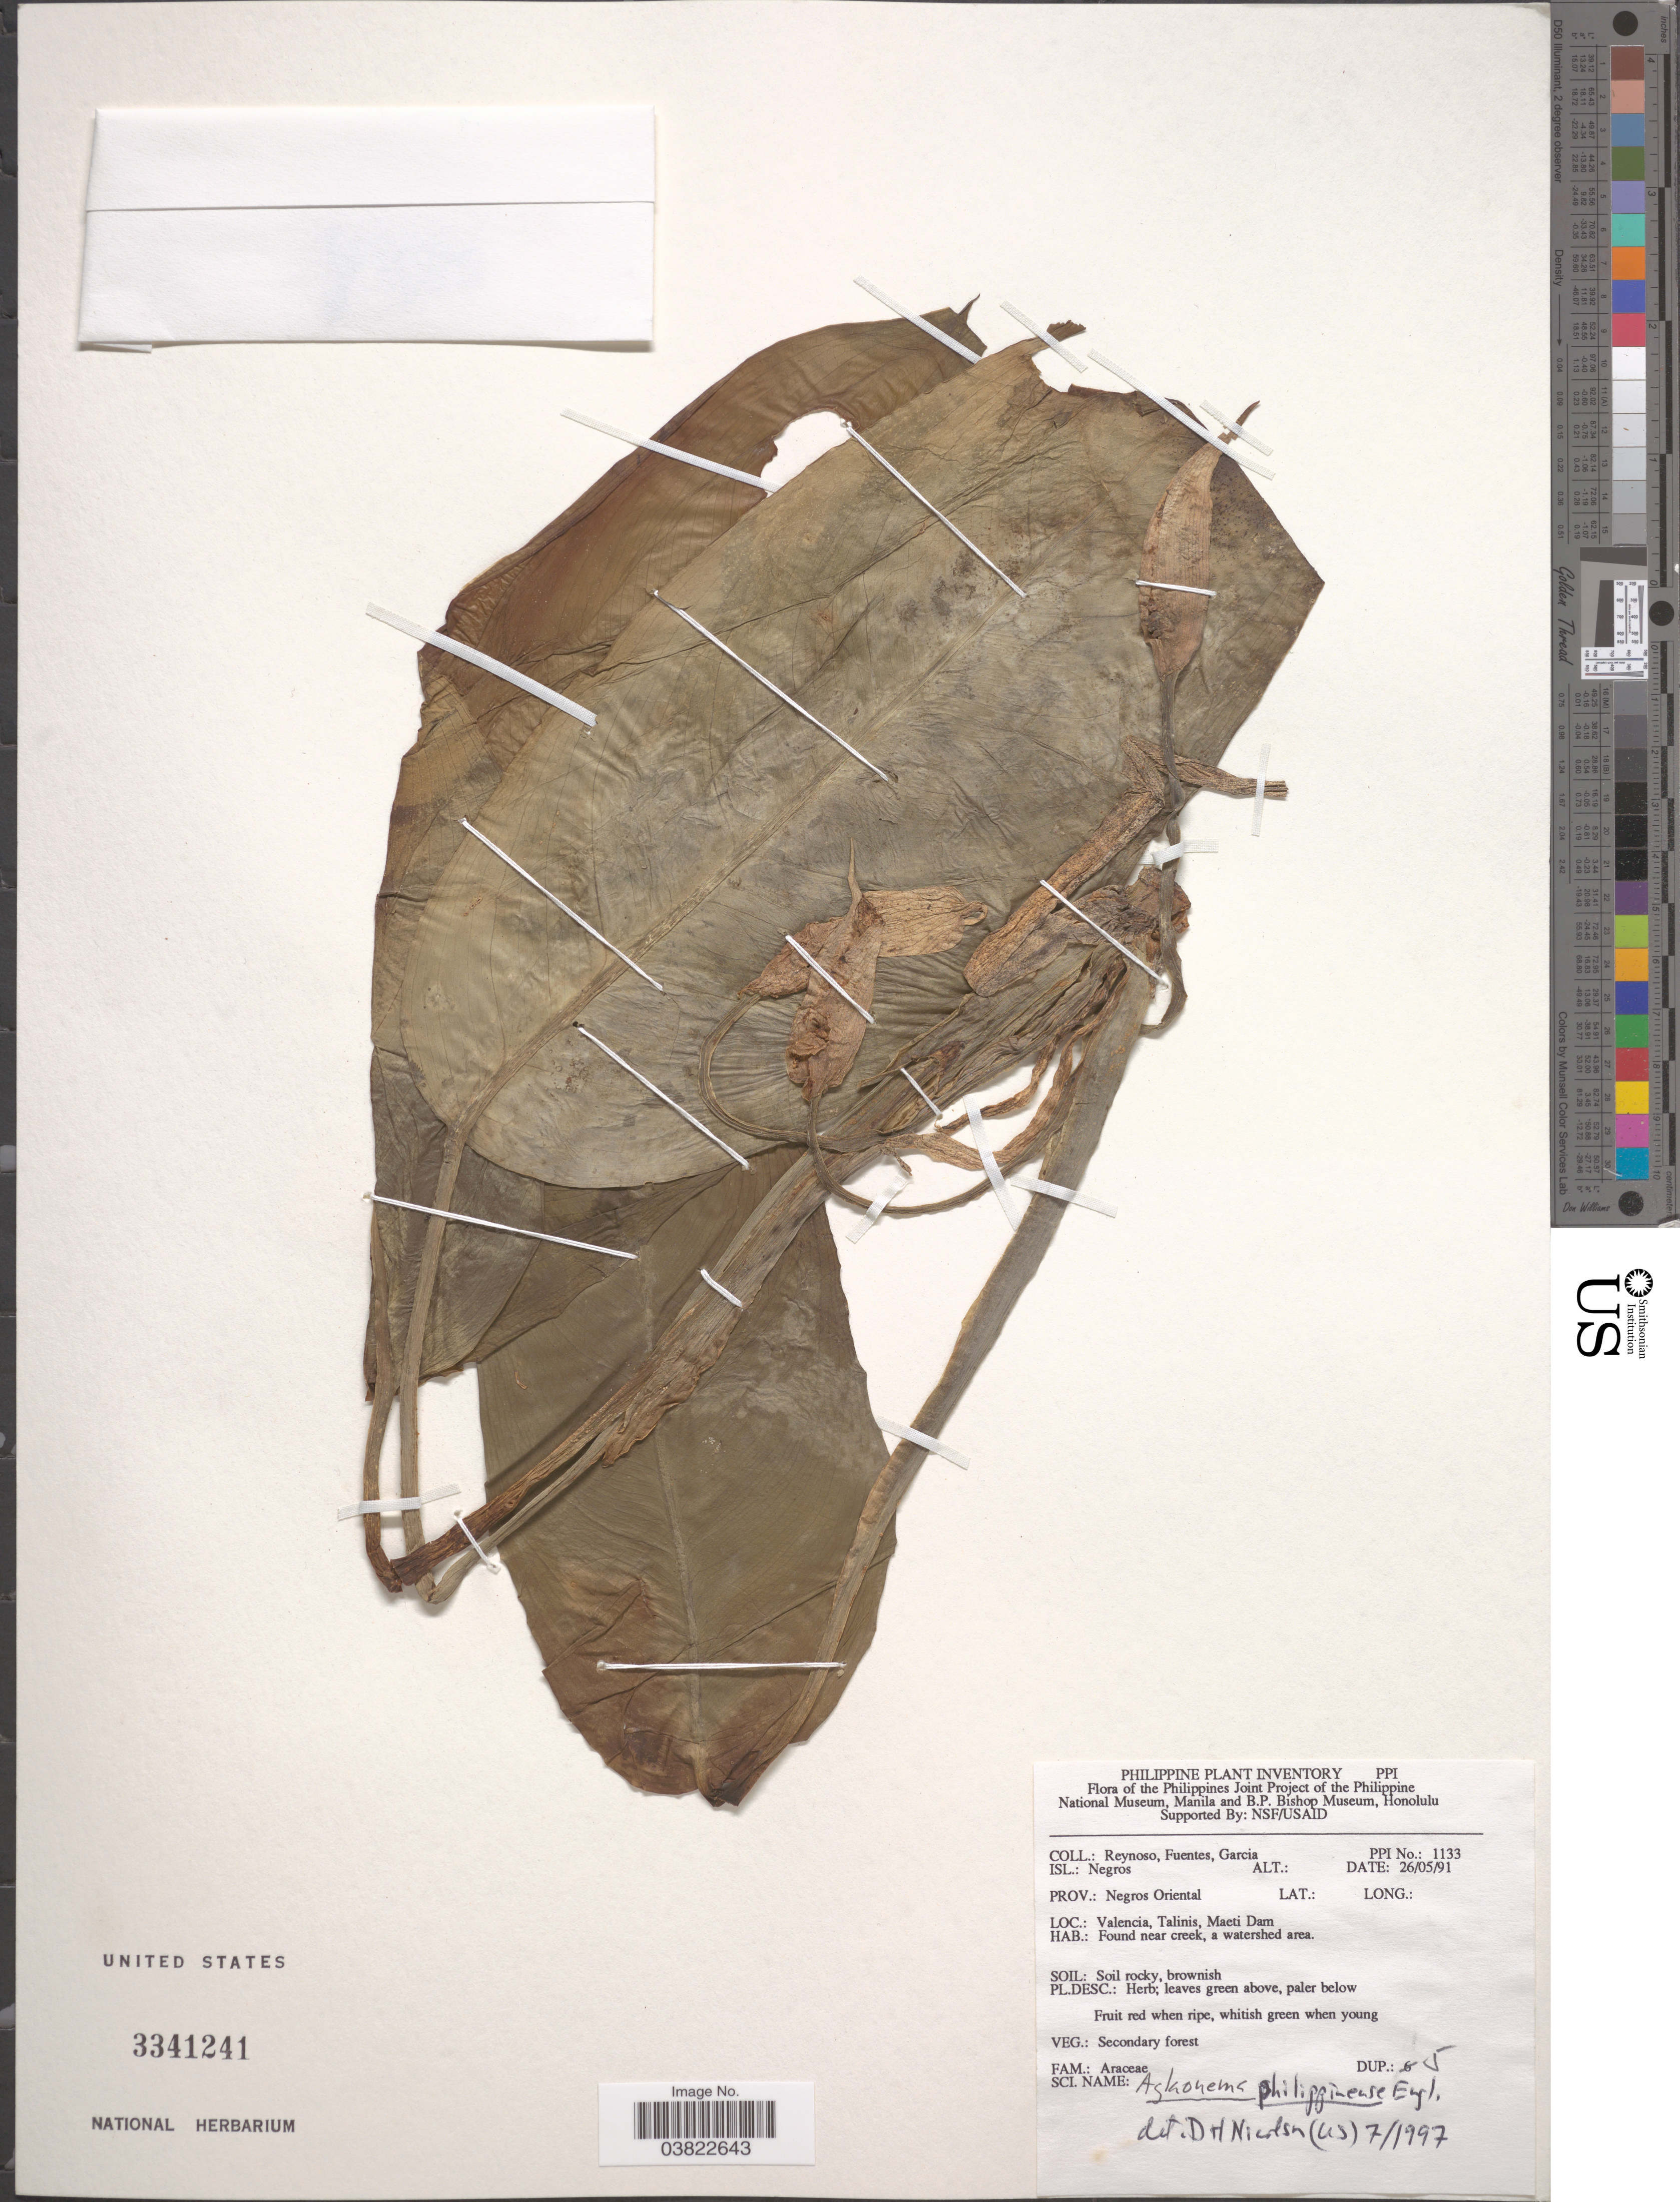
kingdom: Plantae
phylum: Tracheophyta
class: Liliopsida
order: Alismatales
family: Araceae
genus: Aglaonema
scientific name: Aglaonema philippinense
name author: Engl.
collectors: E. Reynoso, -. Fuentes & H. Garcia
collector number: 1133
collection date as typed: Transcribed d/m/y: 26/5/91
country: Philippines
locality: Isl.: Negros. Prov.: Negros Oriental. Valencia, Talinis, Maeti Dam.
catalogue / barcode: US 3341241